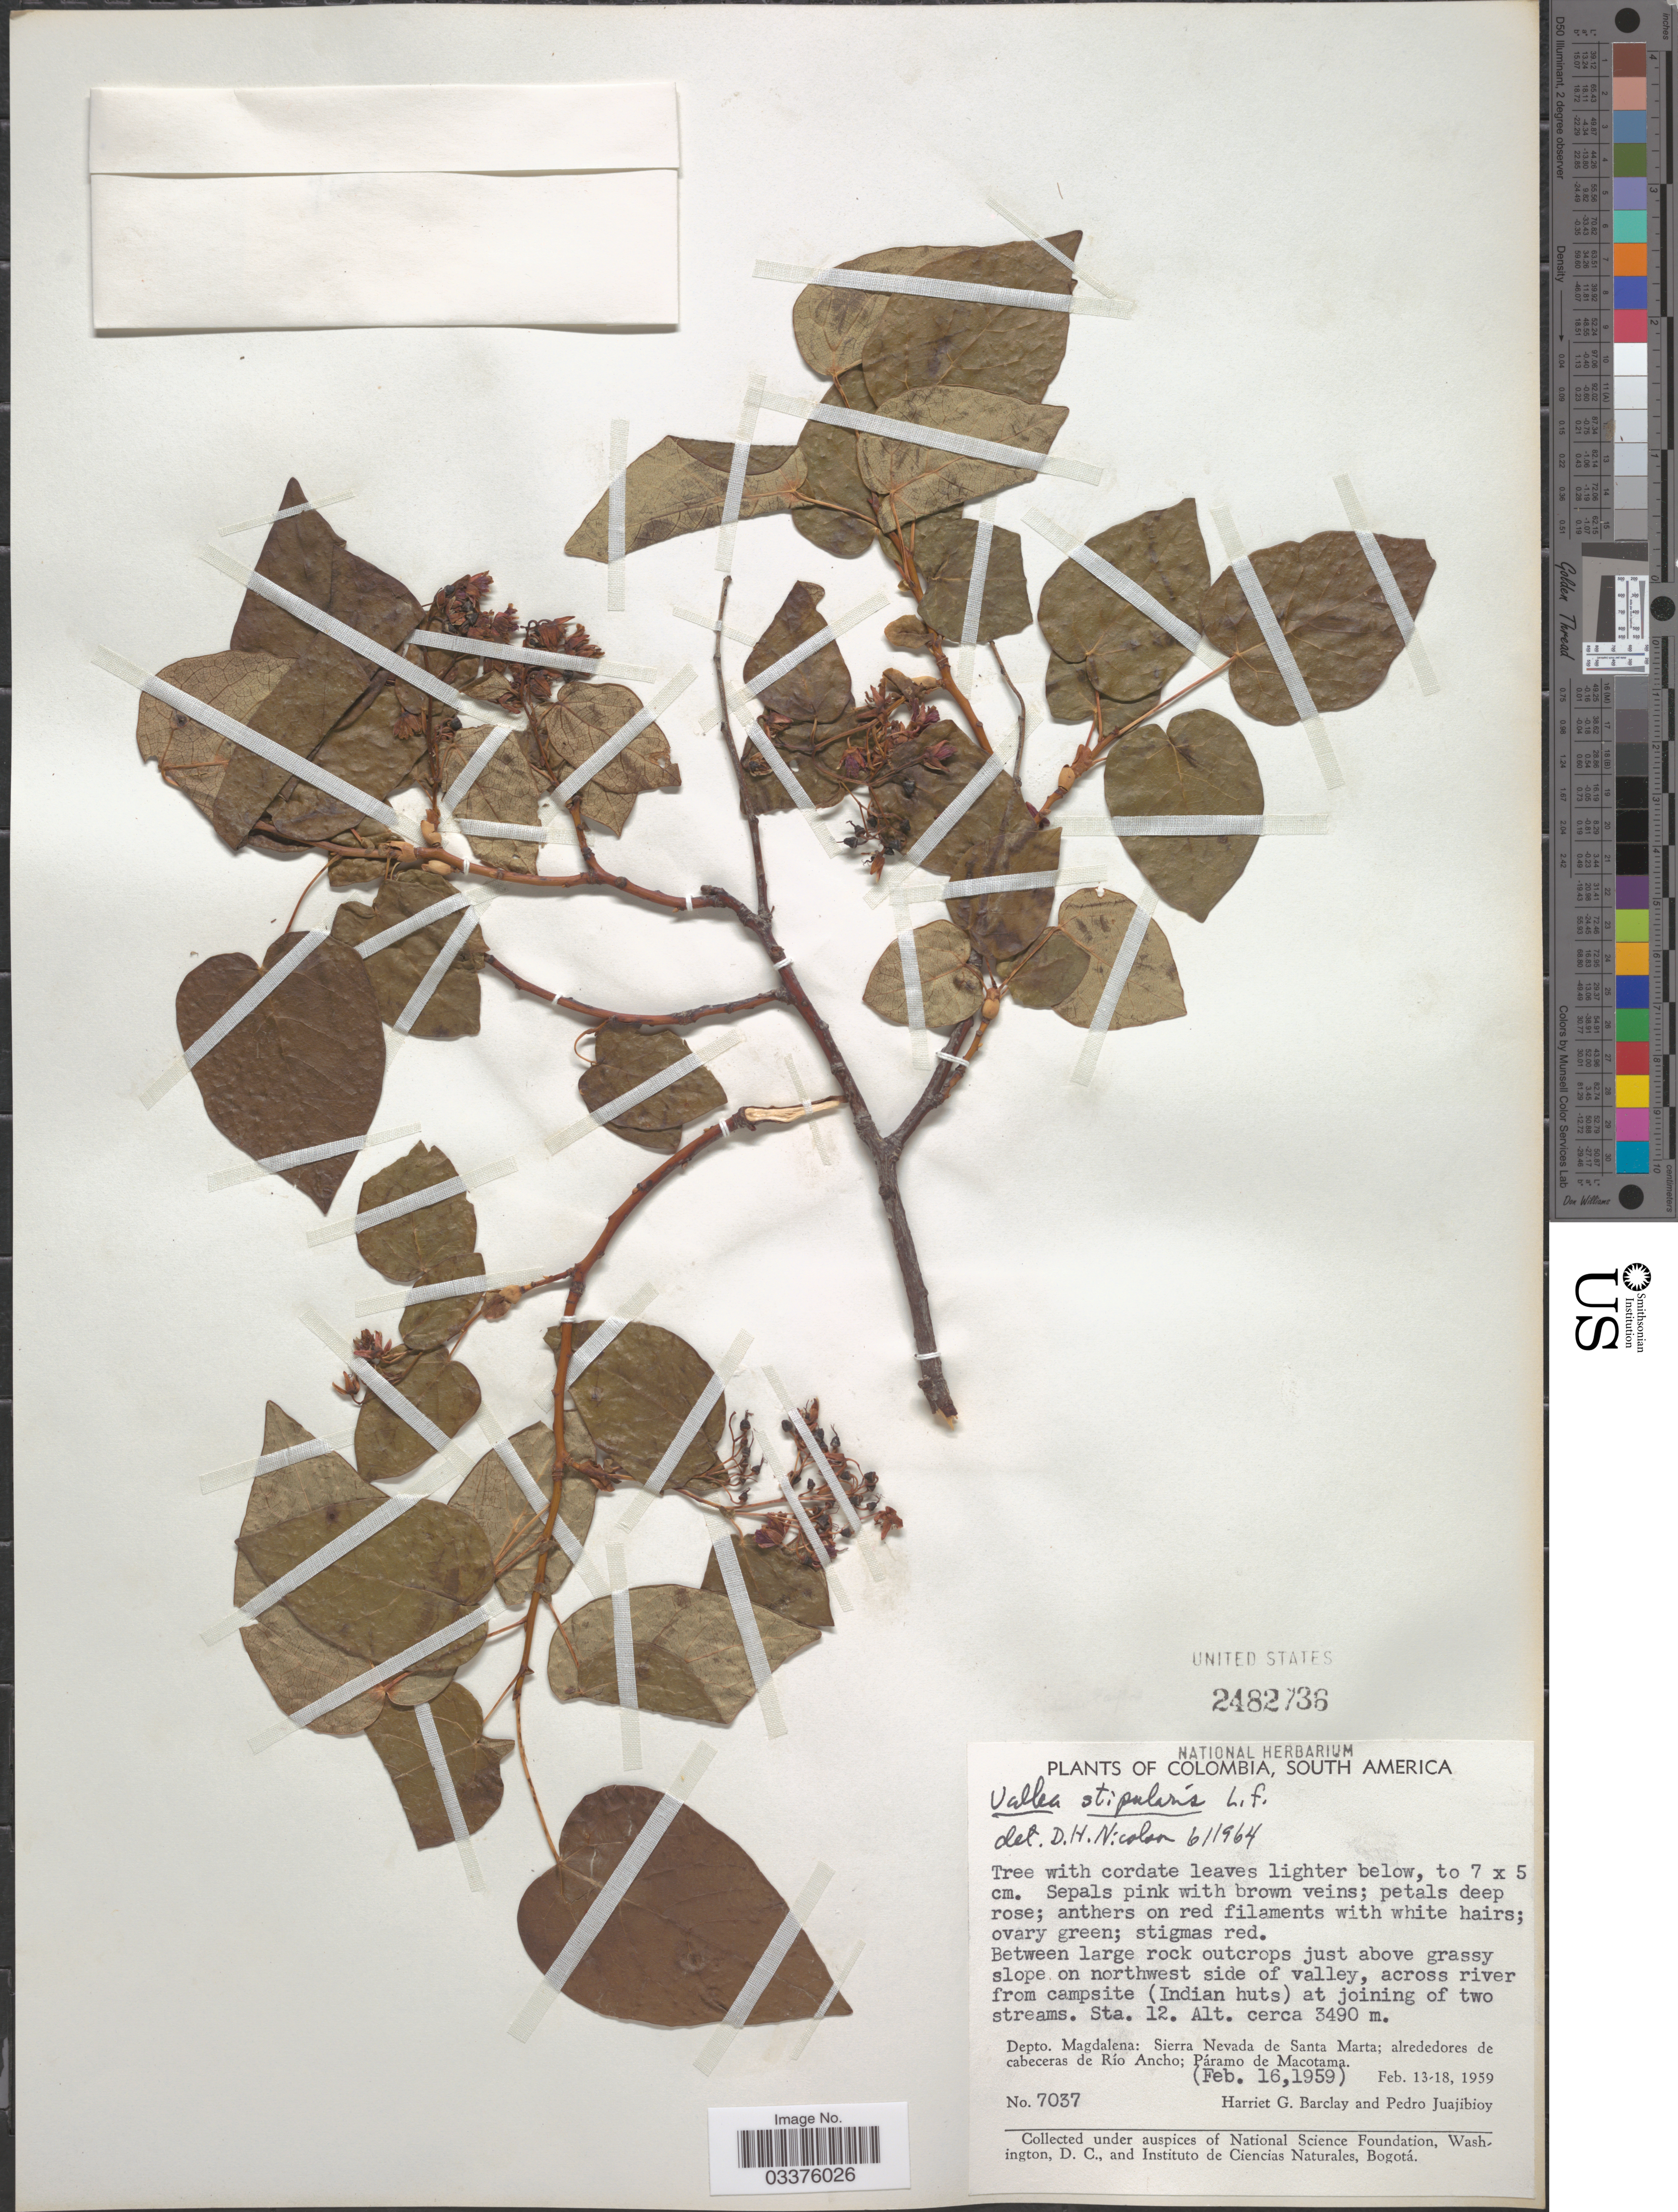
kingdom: Plantae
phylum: Tracheophyta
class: Magnoliopsida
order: Oxalidales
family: Elaeocarpaceae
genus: Vallea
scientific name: Vallea stipularis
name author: L. f.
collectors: H. G. Barclay & P. Juajibioy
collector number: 7037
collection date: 1959-02-16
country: Colombia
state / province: Magdalena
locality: Depto. Magdalena: Sierra Nevada de Santa Marta; alrededores de cabeceras de Río Ancho; Páramo de Macotama. Sta. 12.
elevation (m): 3490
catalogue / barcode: US 2482736